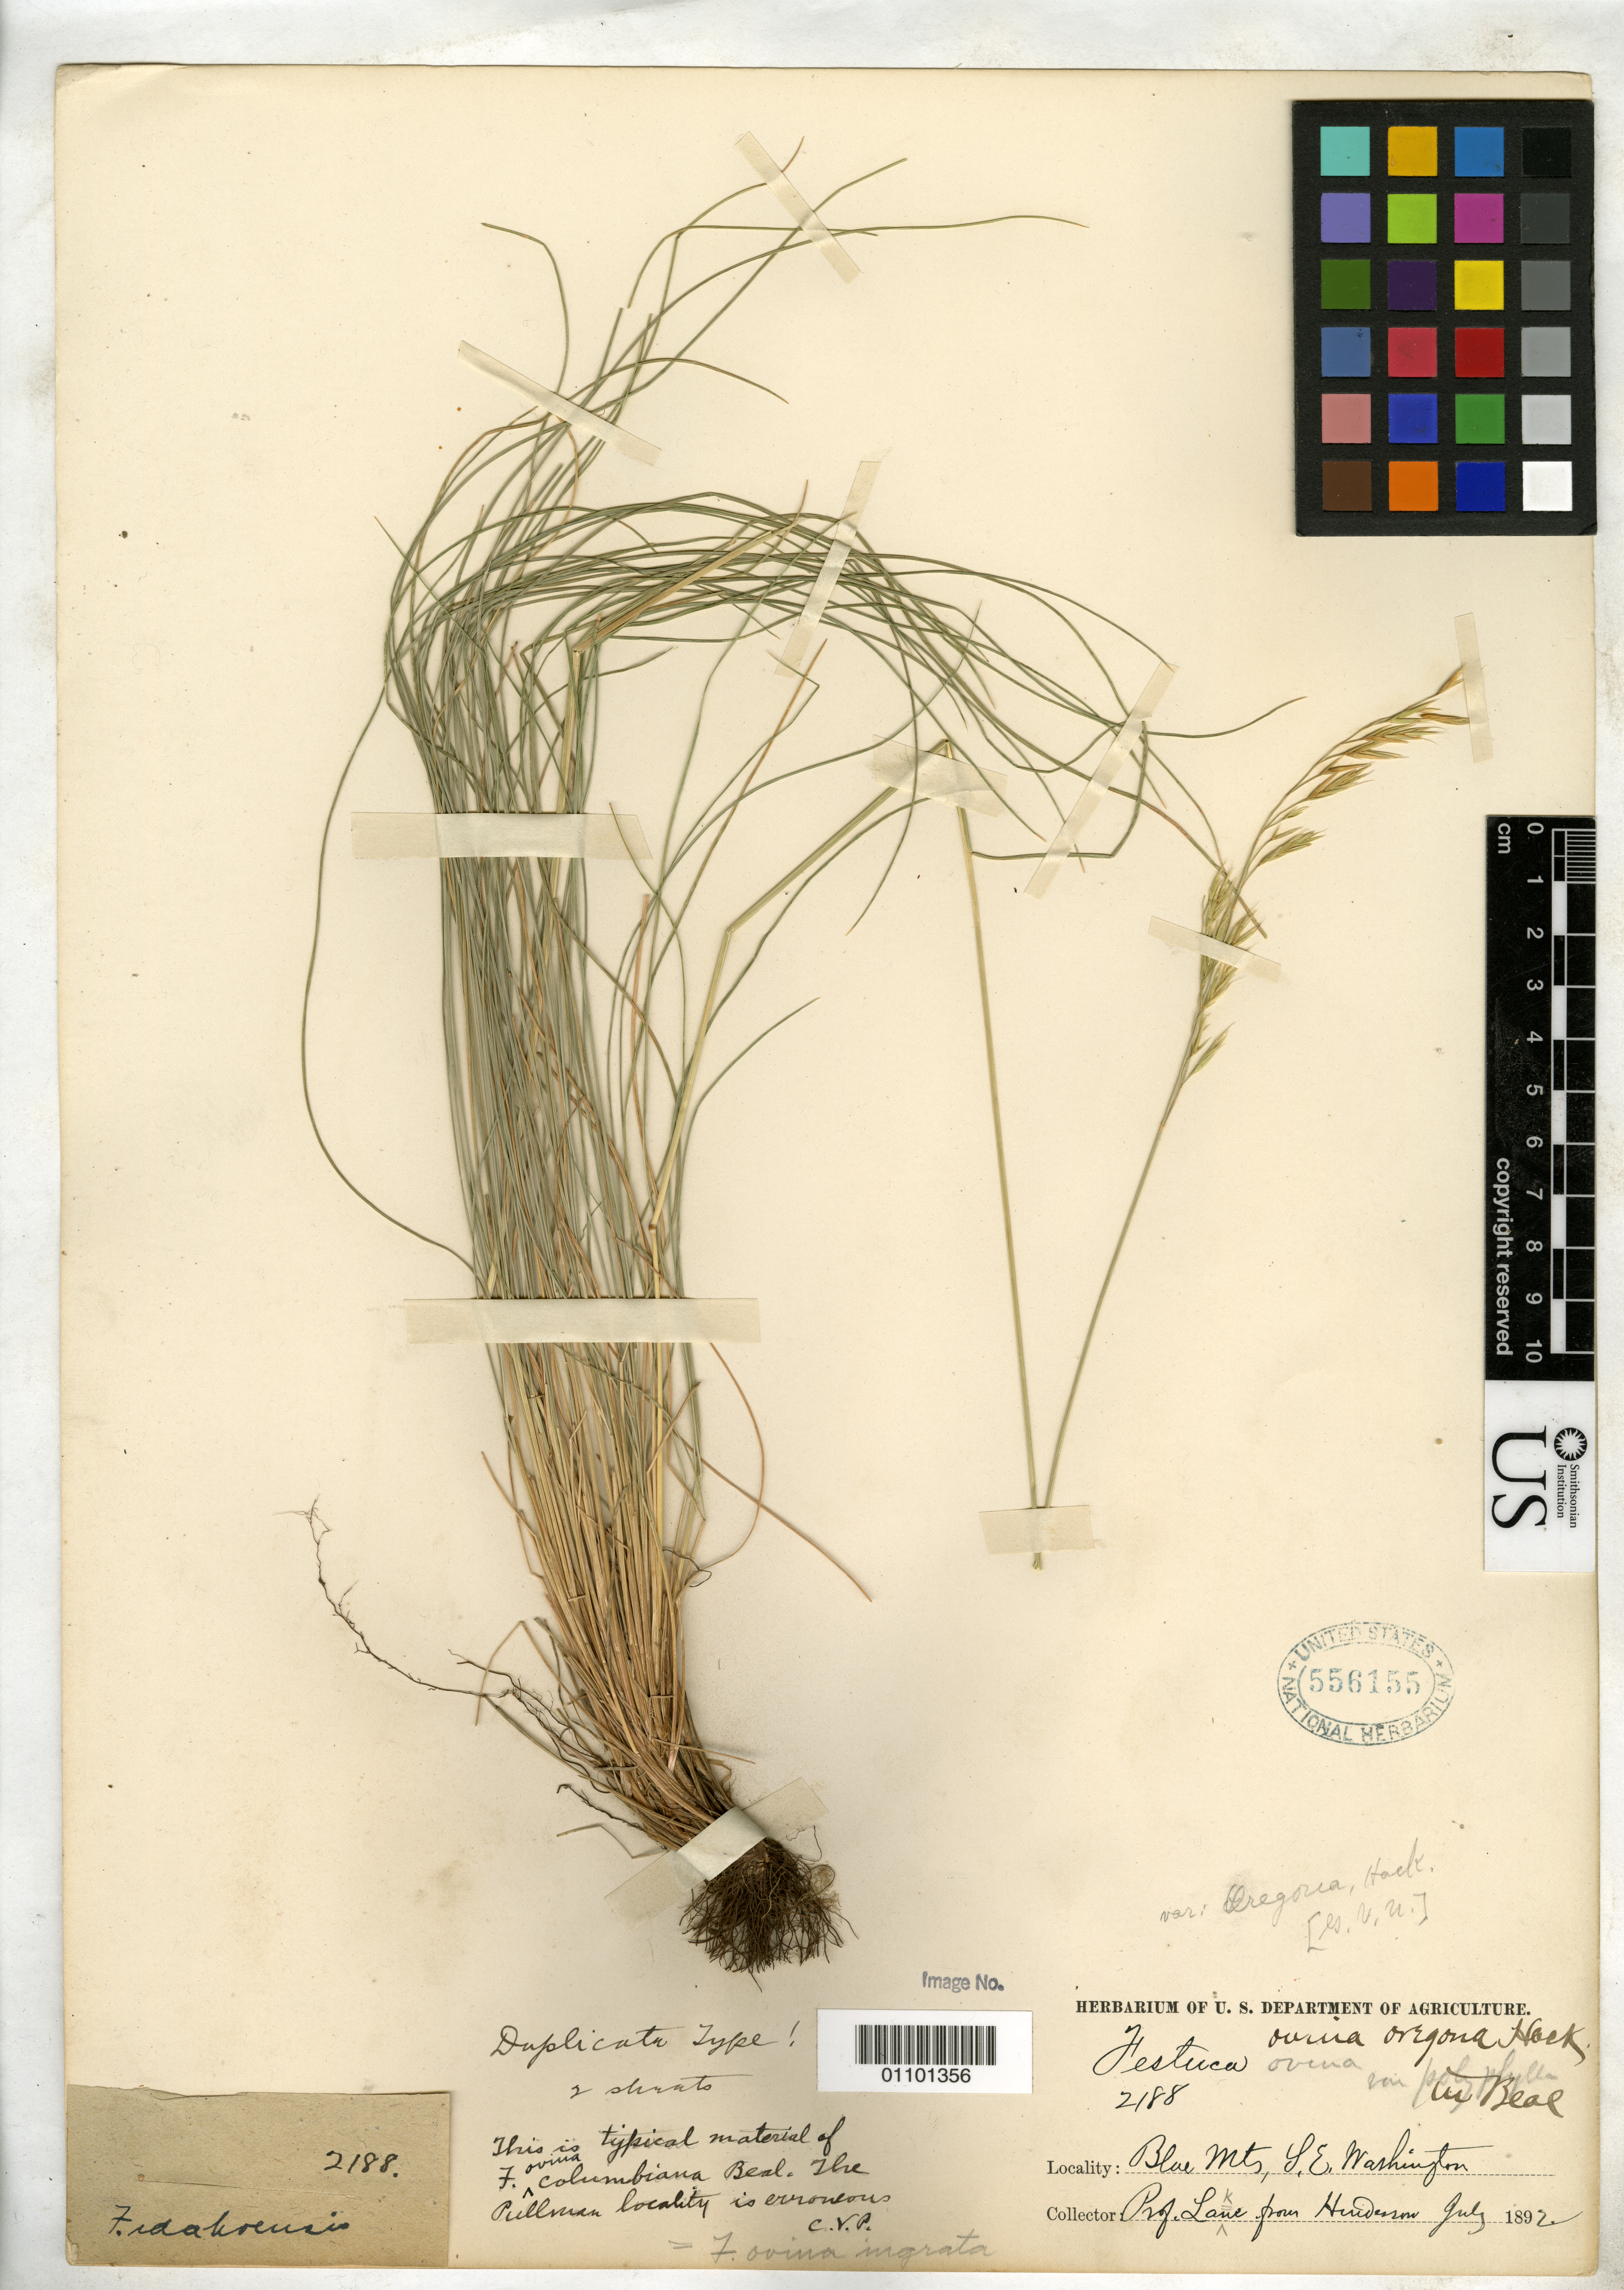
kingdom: Plantae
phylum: Tracheophyta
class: Liliopsida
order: Poales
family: Poaceae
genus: Festuca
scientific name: Festuca ovina var. columbiana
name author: W.J. Beal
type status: Type Collection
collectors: E. Lake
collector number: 2188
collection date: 1892-07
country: United States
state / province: Washington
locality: Blue Mts.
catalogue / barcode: US 556155